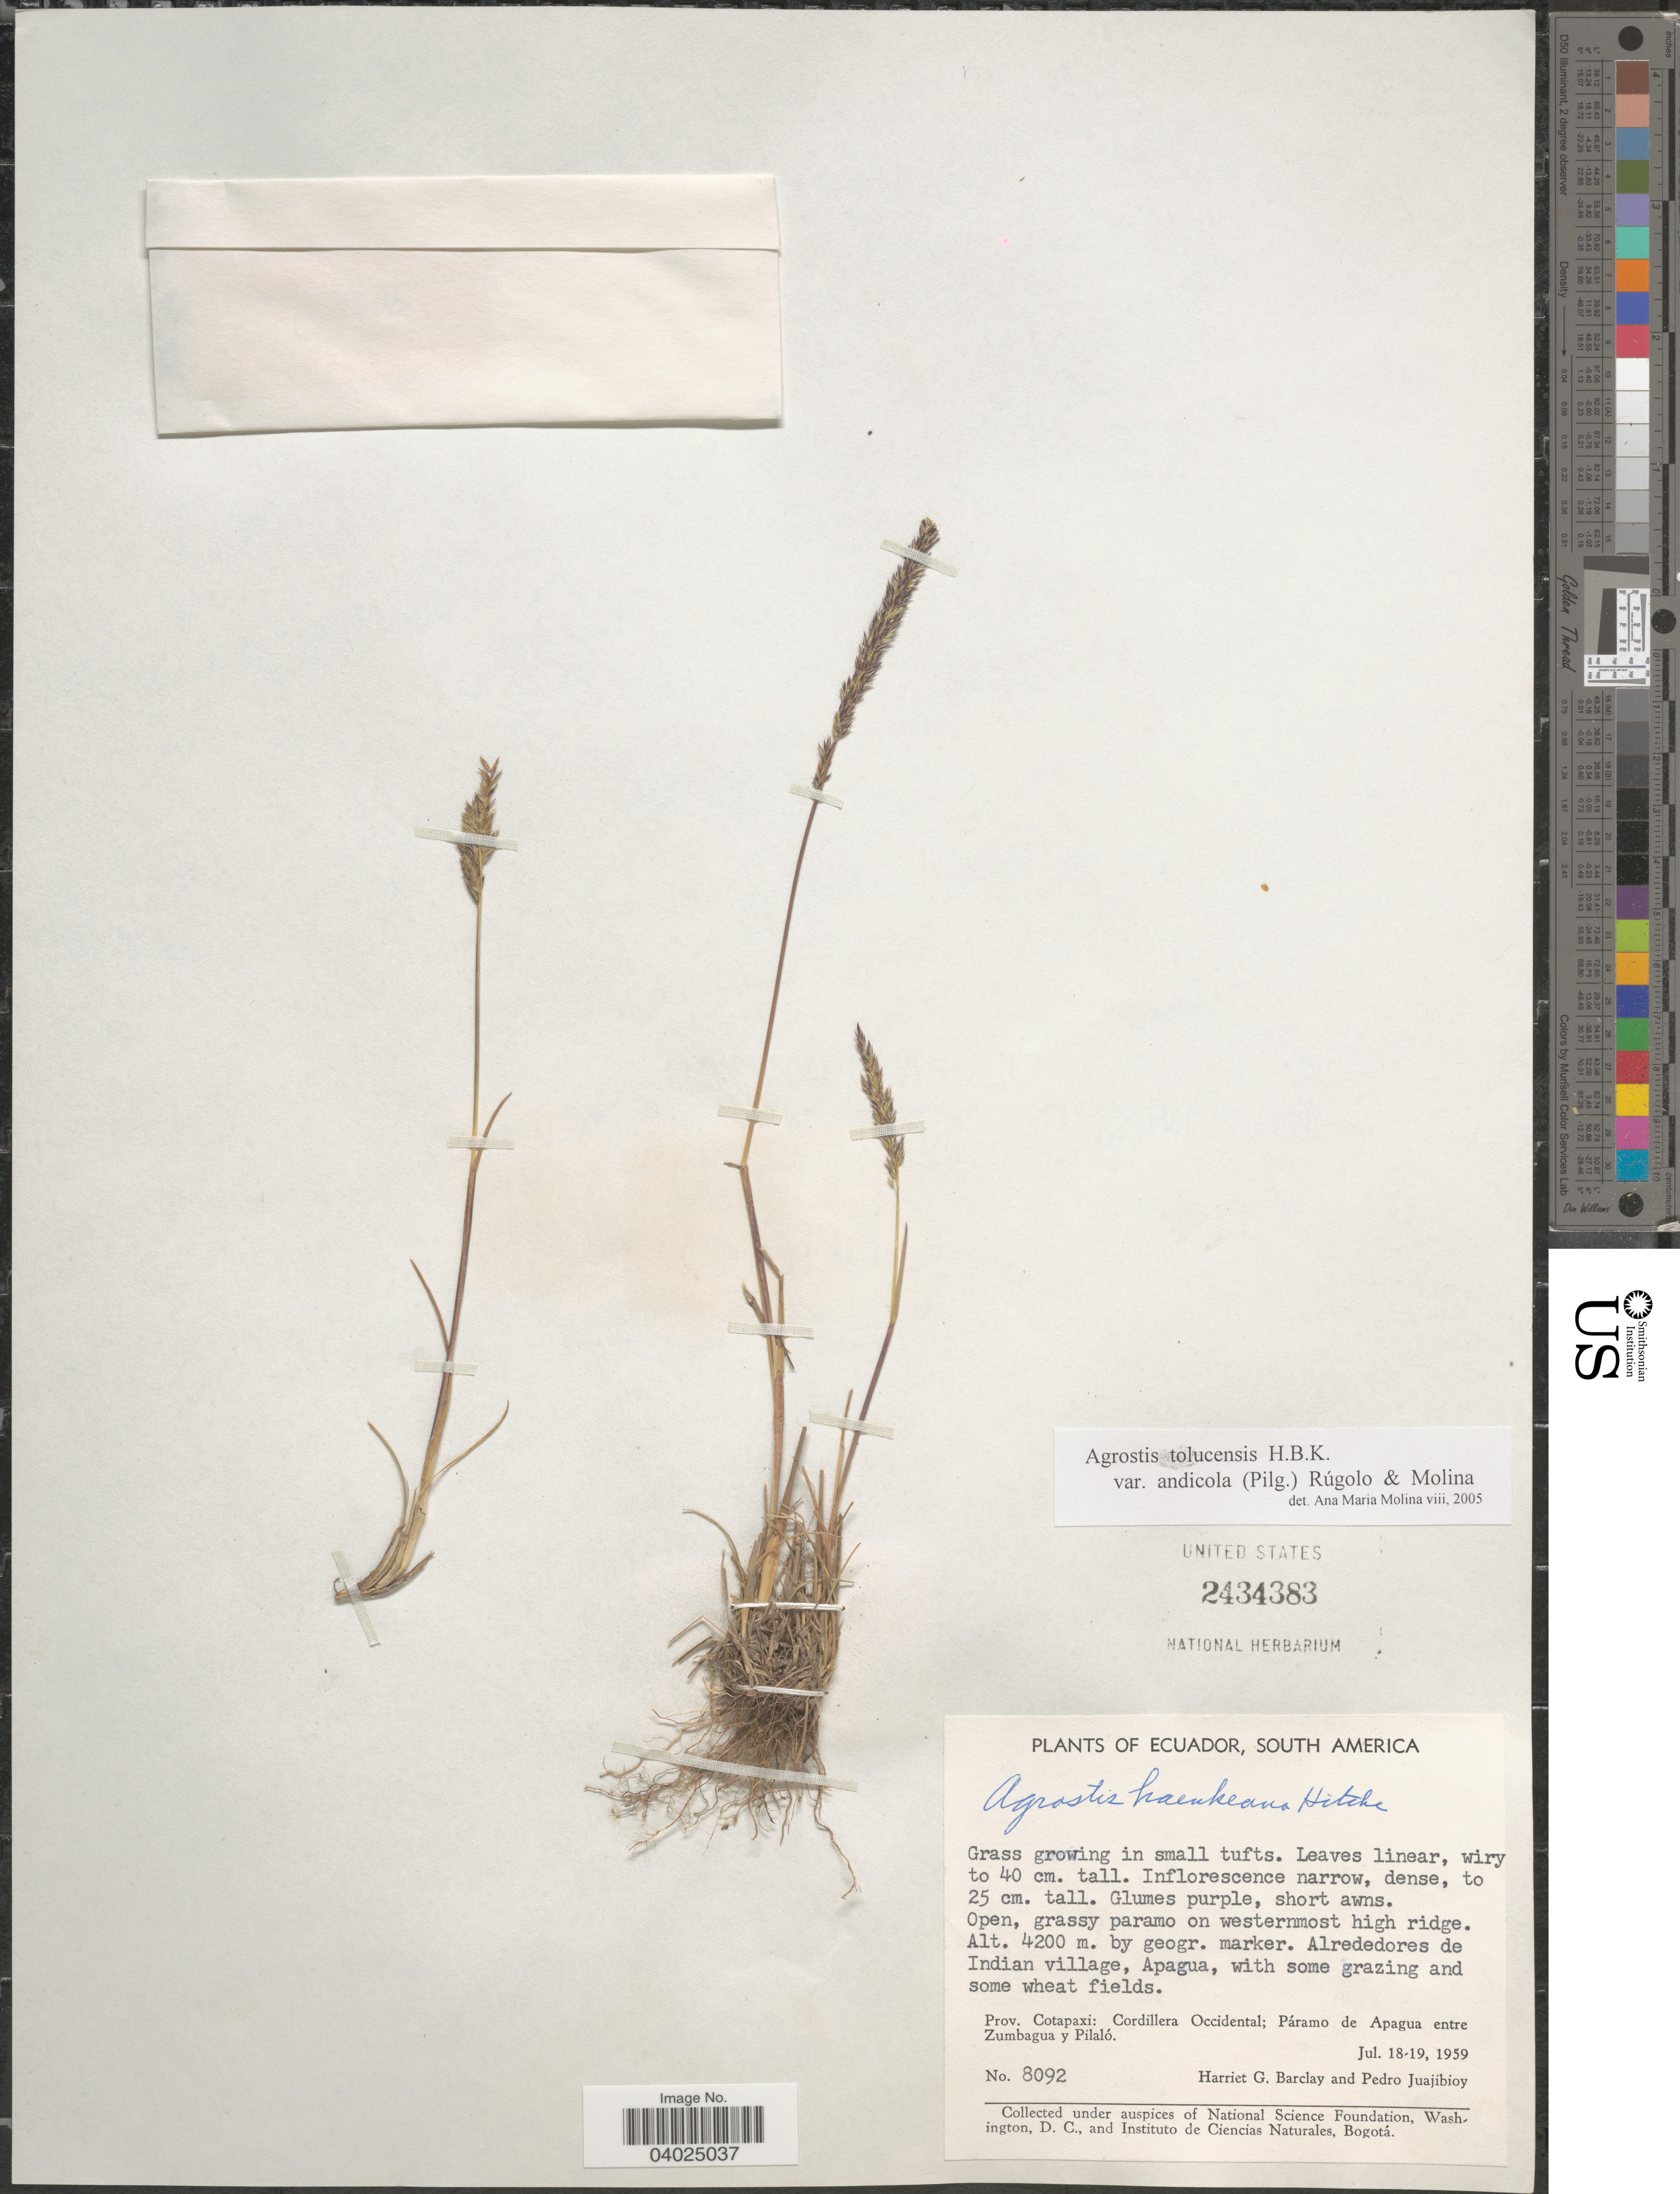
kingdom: Plantae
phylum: Tracheophyta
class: Liliopsida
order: Poales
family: Poaceae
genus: Agrostis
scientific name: Agrostis tolucensis var. andicola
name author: (Pilg.) Rúgolo & A.M. Molina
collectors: H. G. Barclay & P. Juajibioy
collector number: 8092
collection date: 1959-07-18/1959-07-19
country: Ecuador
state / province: Cotopaxi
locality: Alrededores de Indian village, Apagua. Cordillera Occidental; Páramo de Apagua entre Zumbagua y Pilaló.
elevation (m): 4200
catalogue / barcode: US 2434383